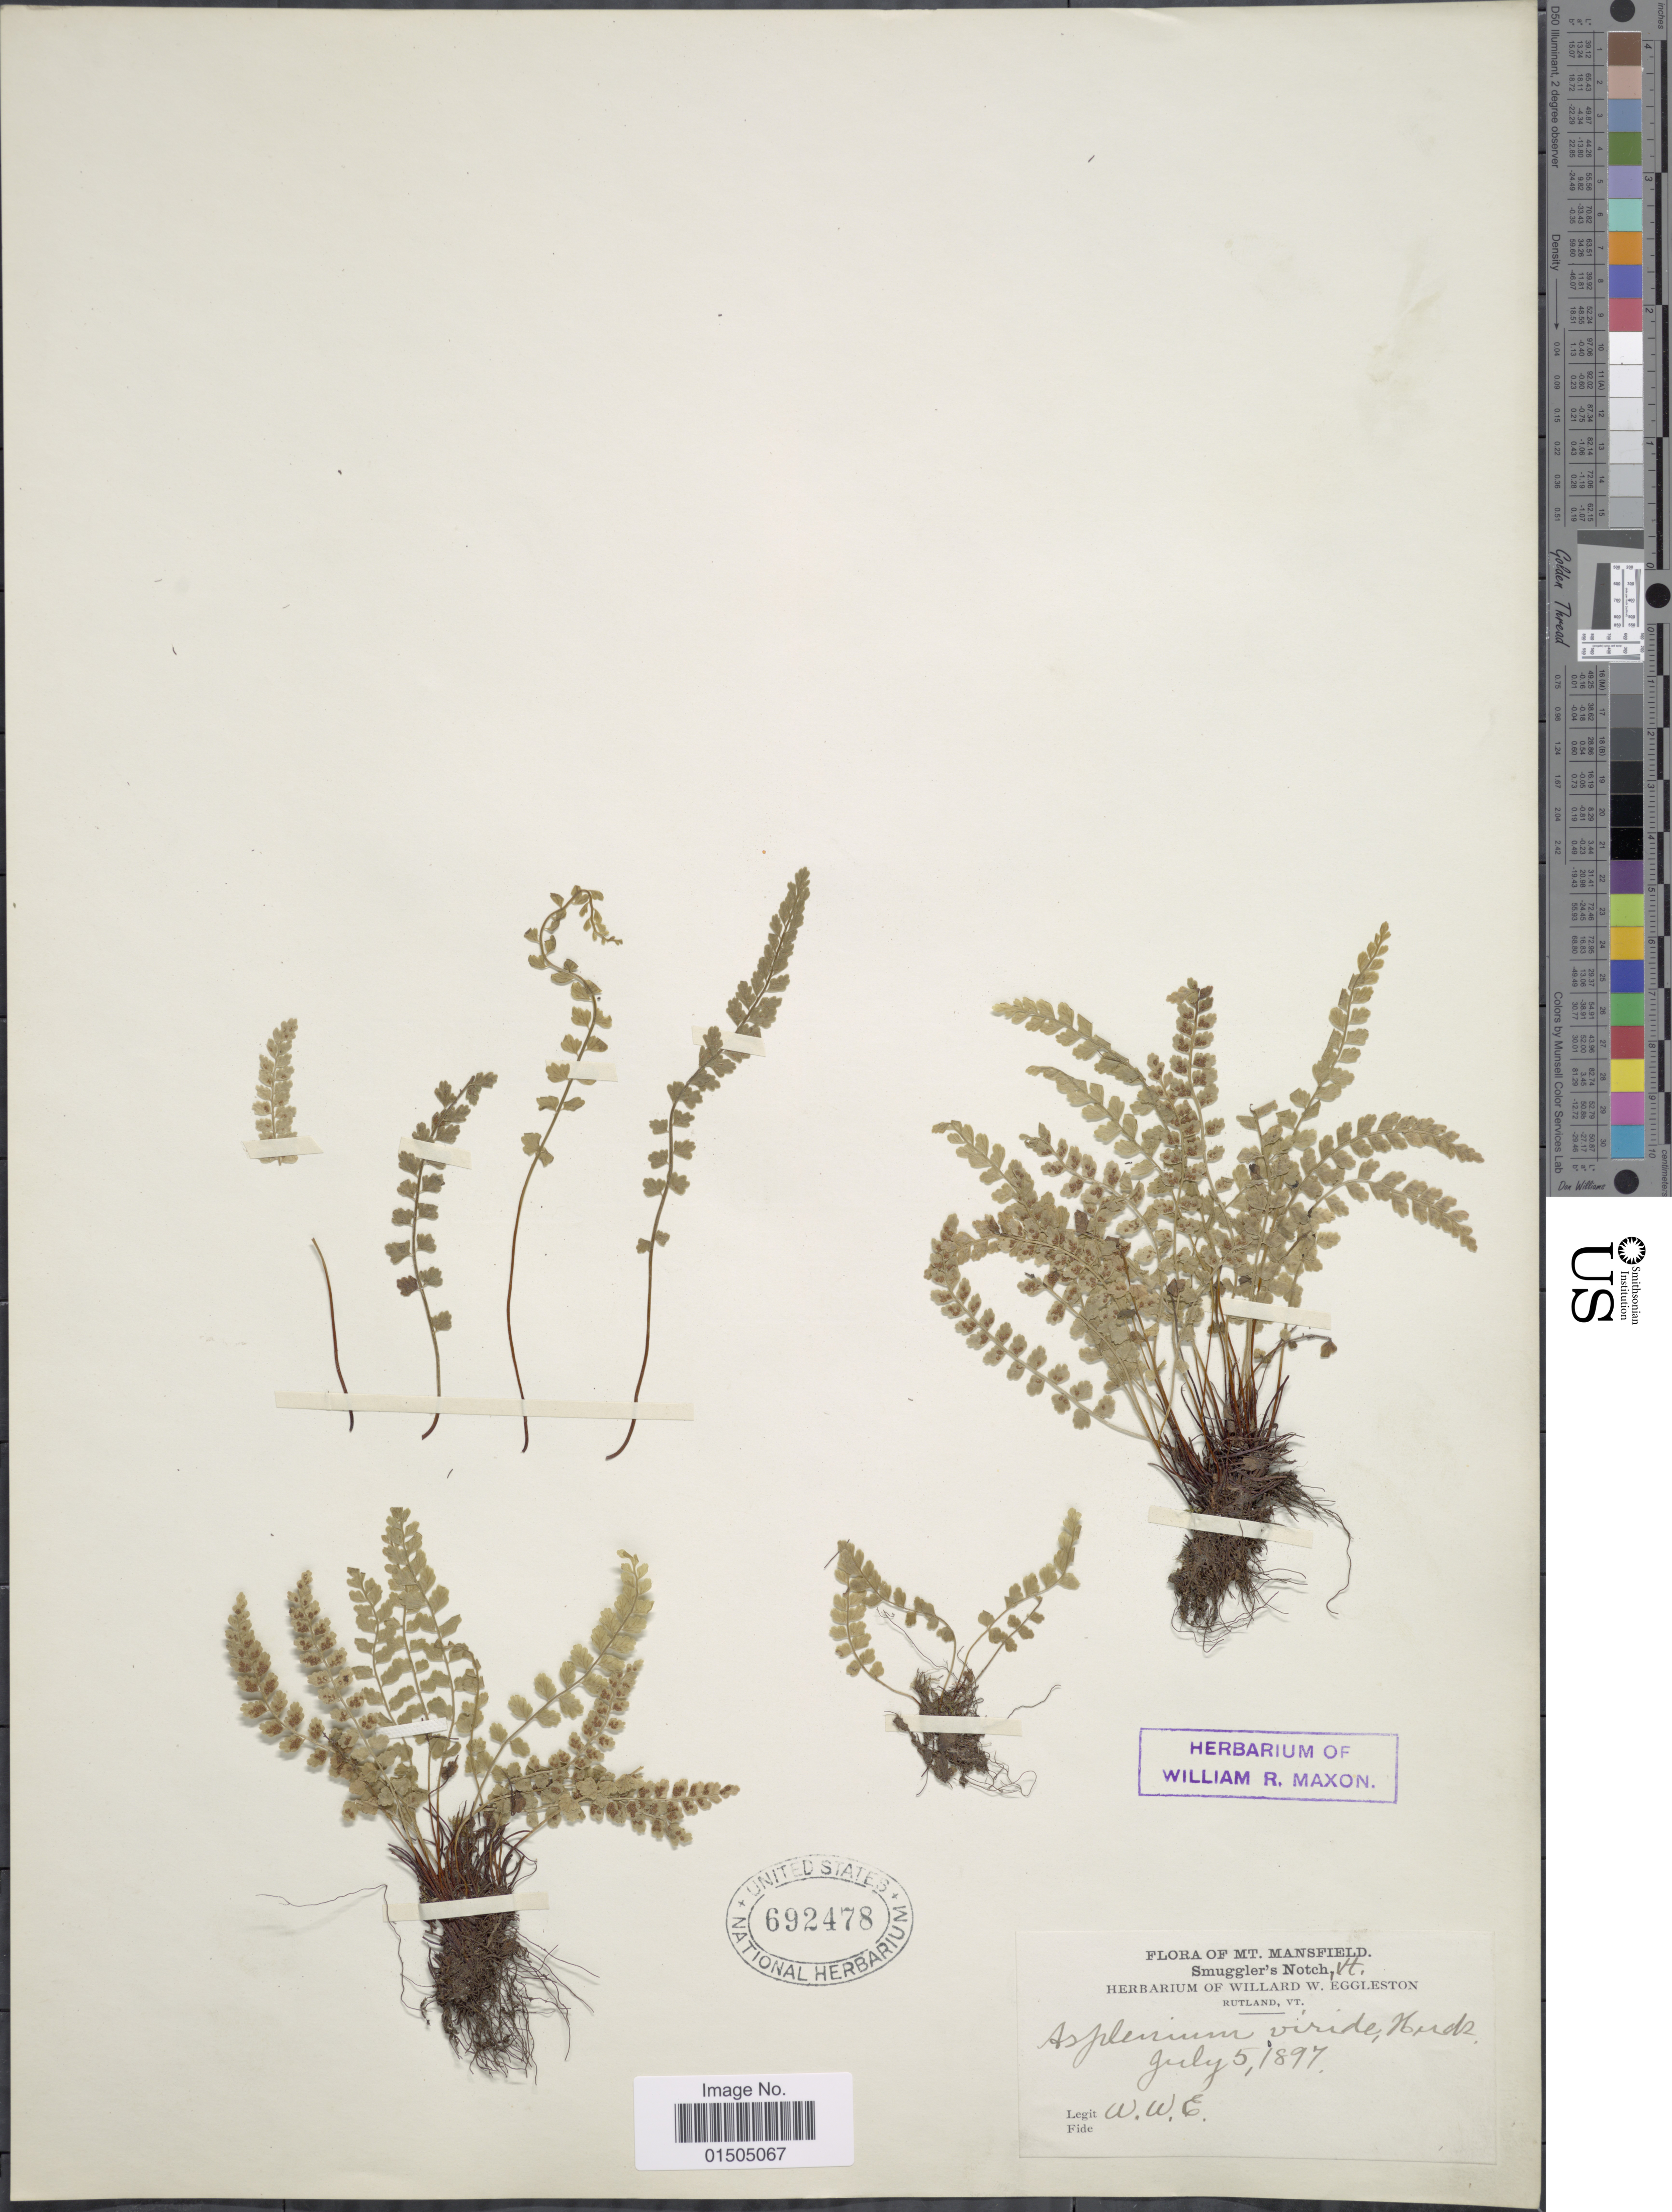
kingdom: Plantae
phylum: Tracheophyta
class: Polypodiopsida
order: Polypodiales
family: Aspleniaceae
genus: Asplenium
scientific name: Asplenium trichomanes-ramosum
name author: L.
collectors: W. W. Eggleston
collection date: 1897-07-05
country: United States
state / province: Vermont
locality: Mt. Mansfield. Smuggler's Notch.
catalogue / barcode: US 692478